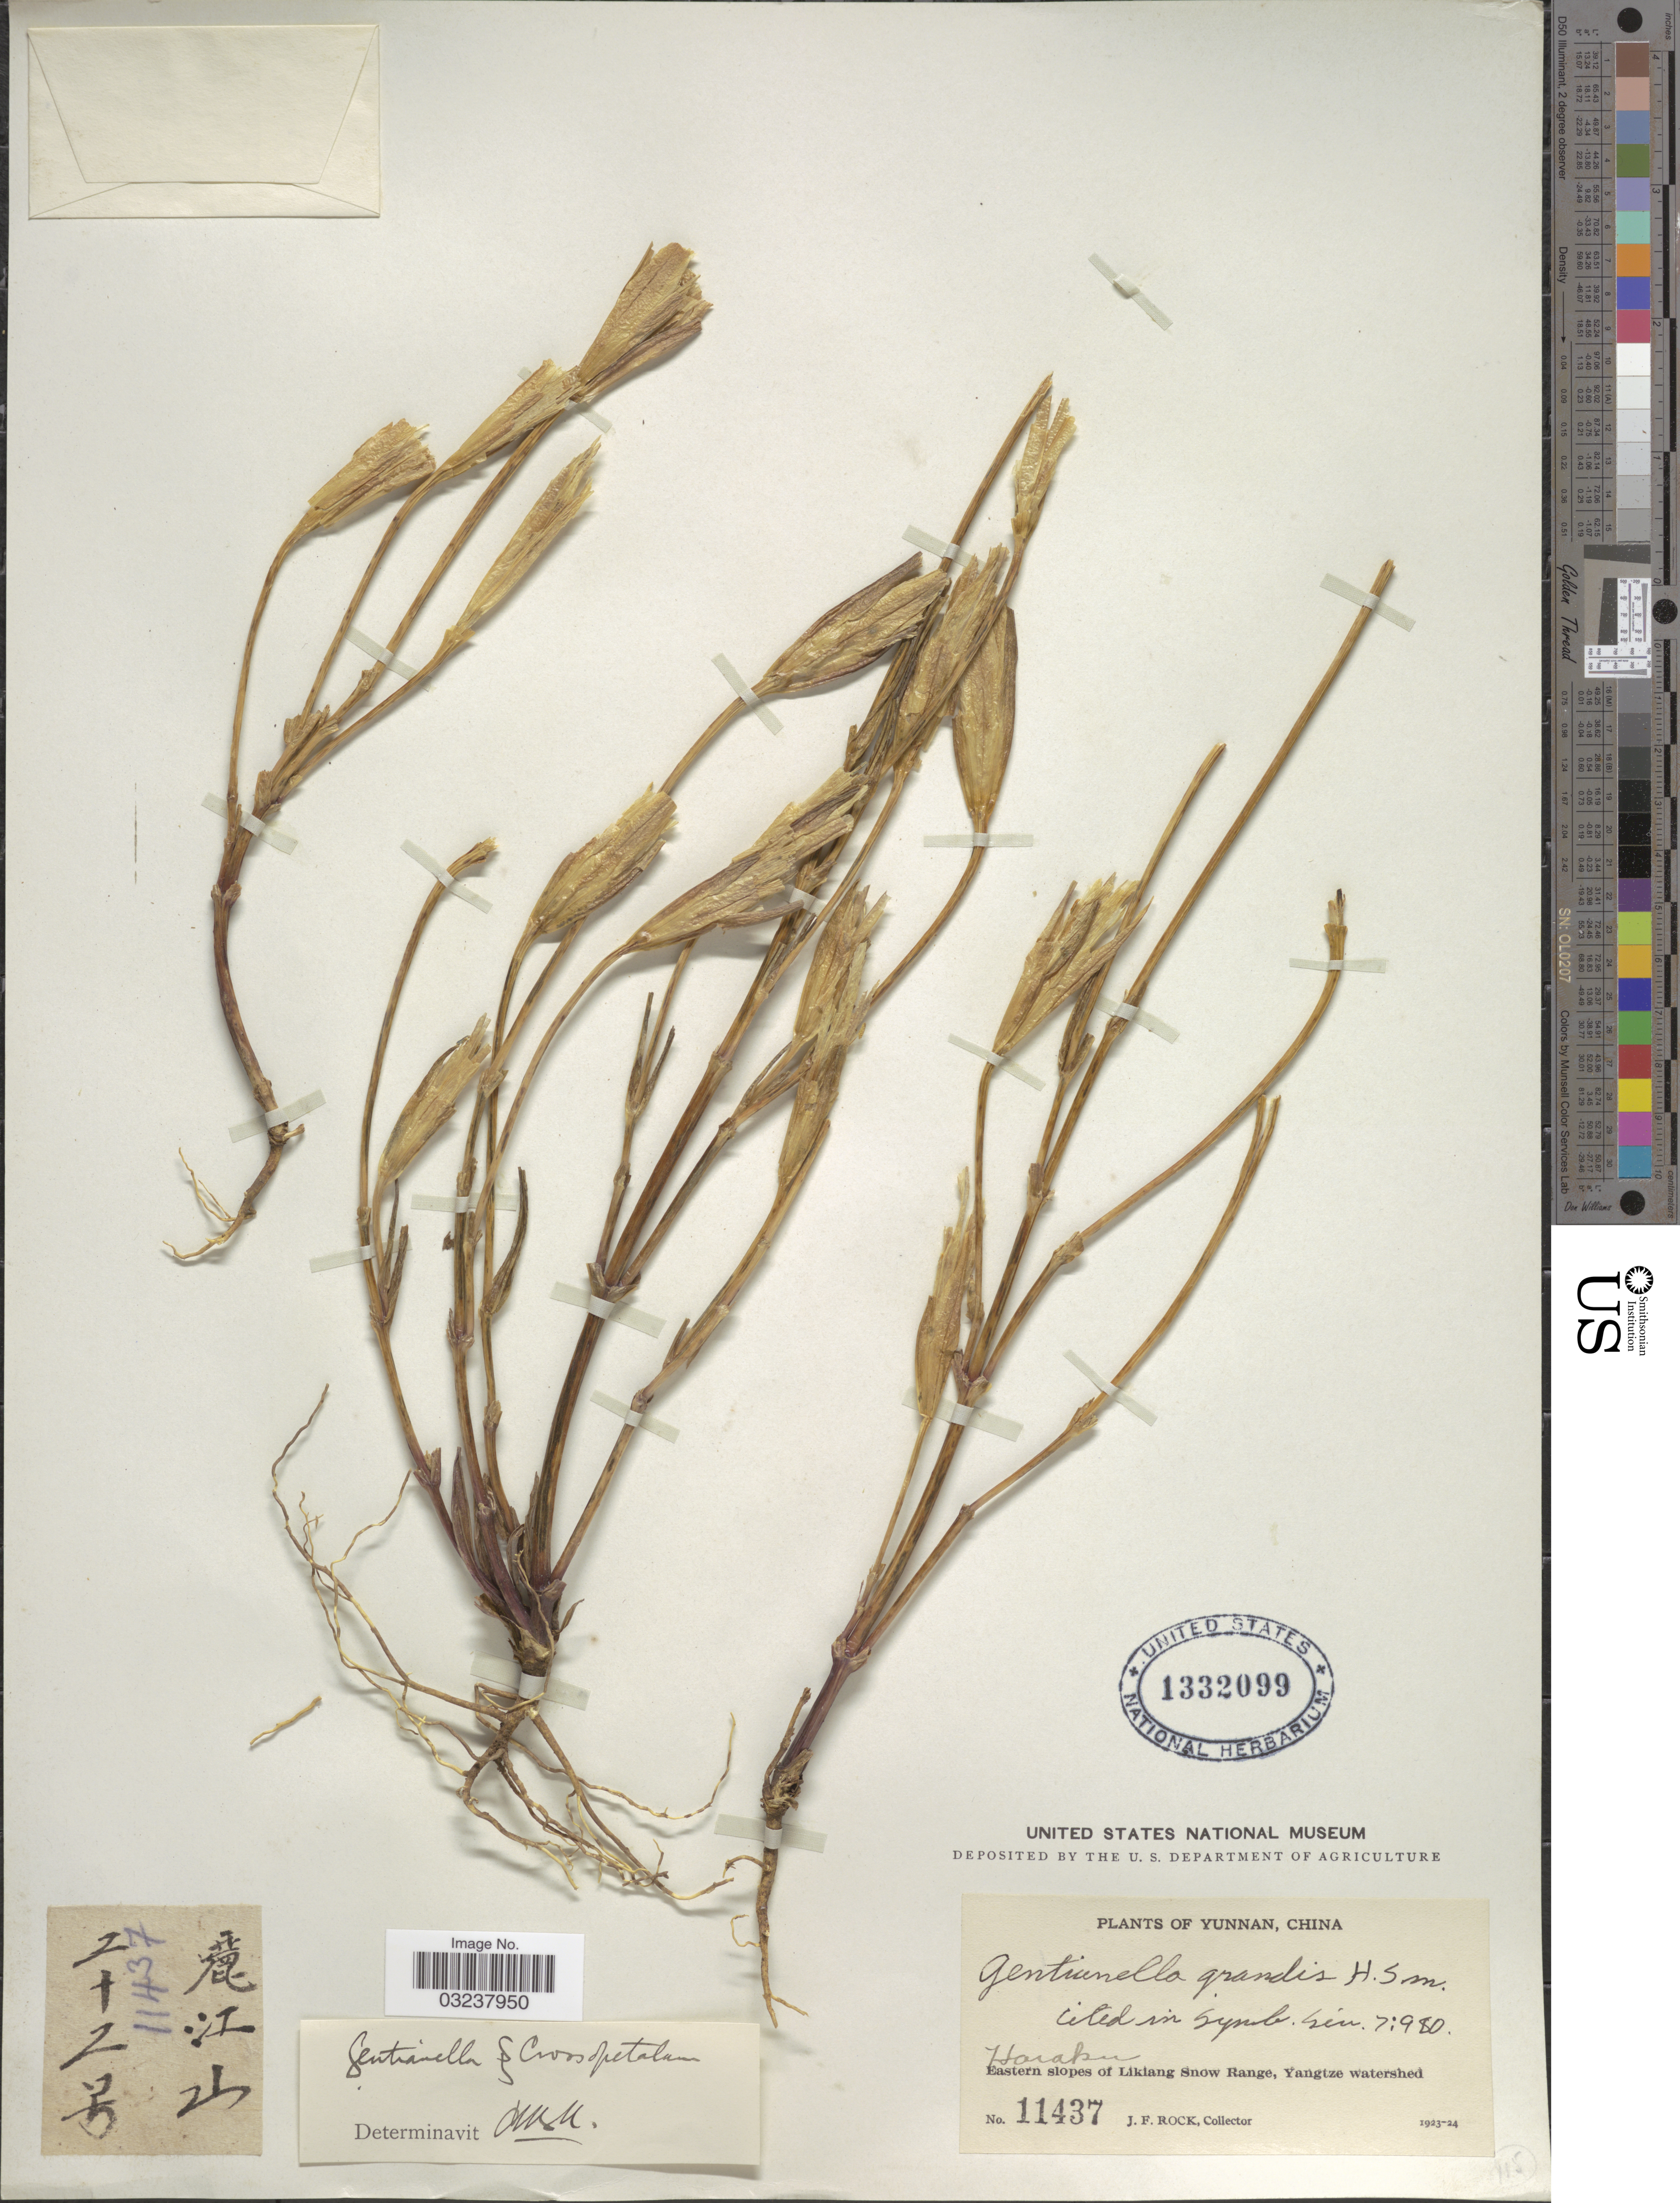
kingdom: Plantae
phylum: Tracheophyta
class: Magnoliopsida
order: Gentianales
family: Gentianaceae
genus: Gentianella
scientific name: Gentianella grandis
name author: Harry Sm.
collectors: J. Rock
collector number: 11437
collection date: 1923/1924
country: China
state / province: Yunnan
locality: Eastern slopes of Likiang Snow Range, Yangtze watershed.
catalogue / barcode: US 1332099